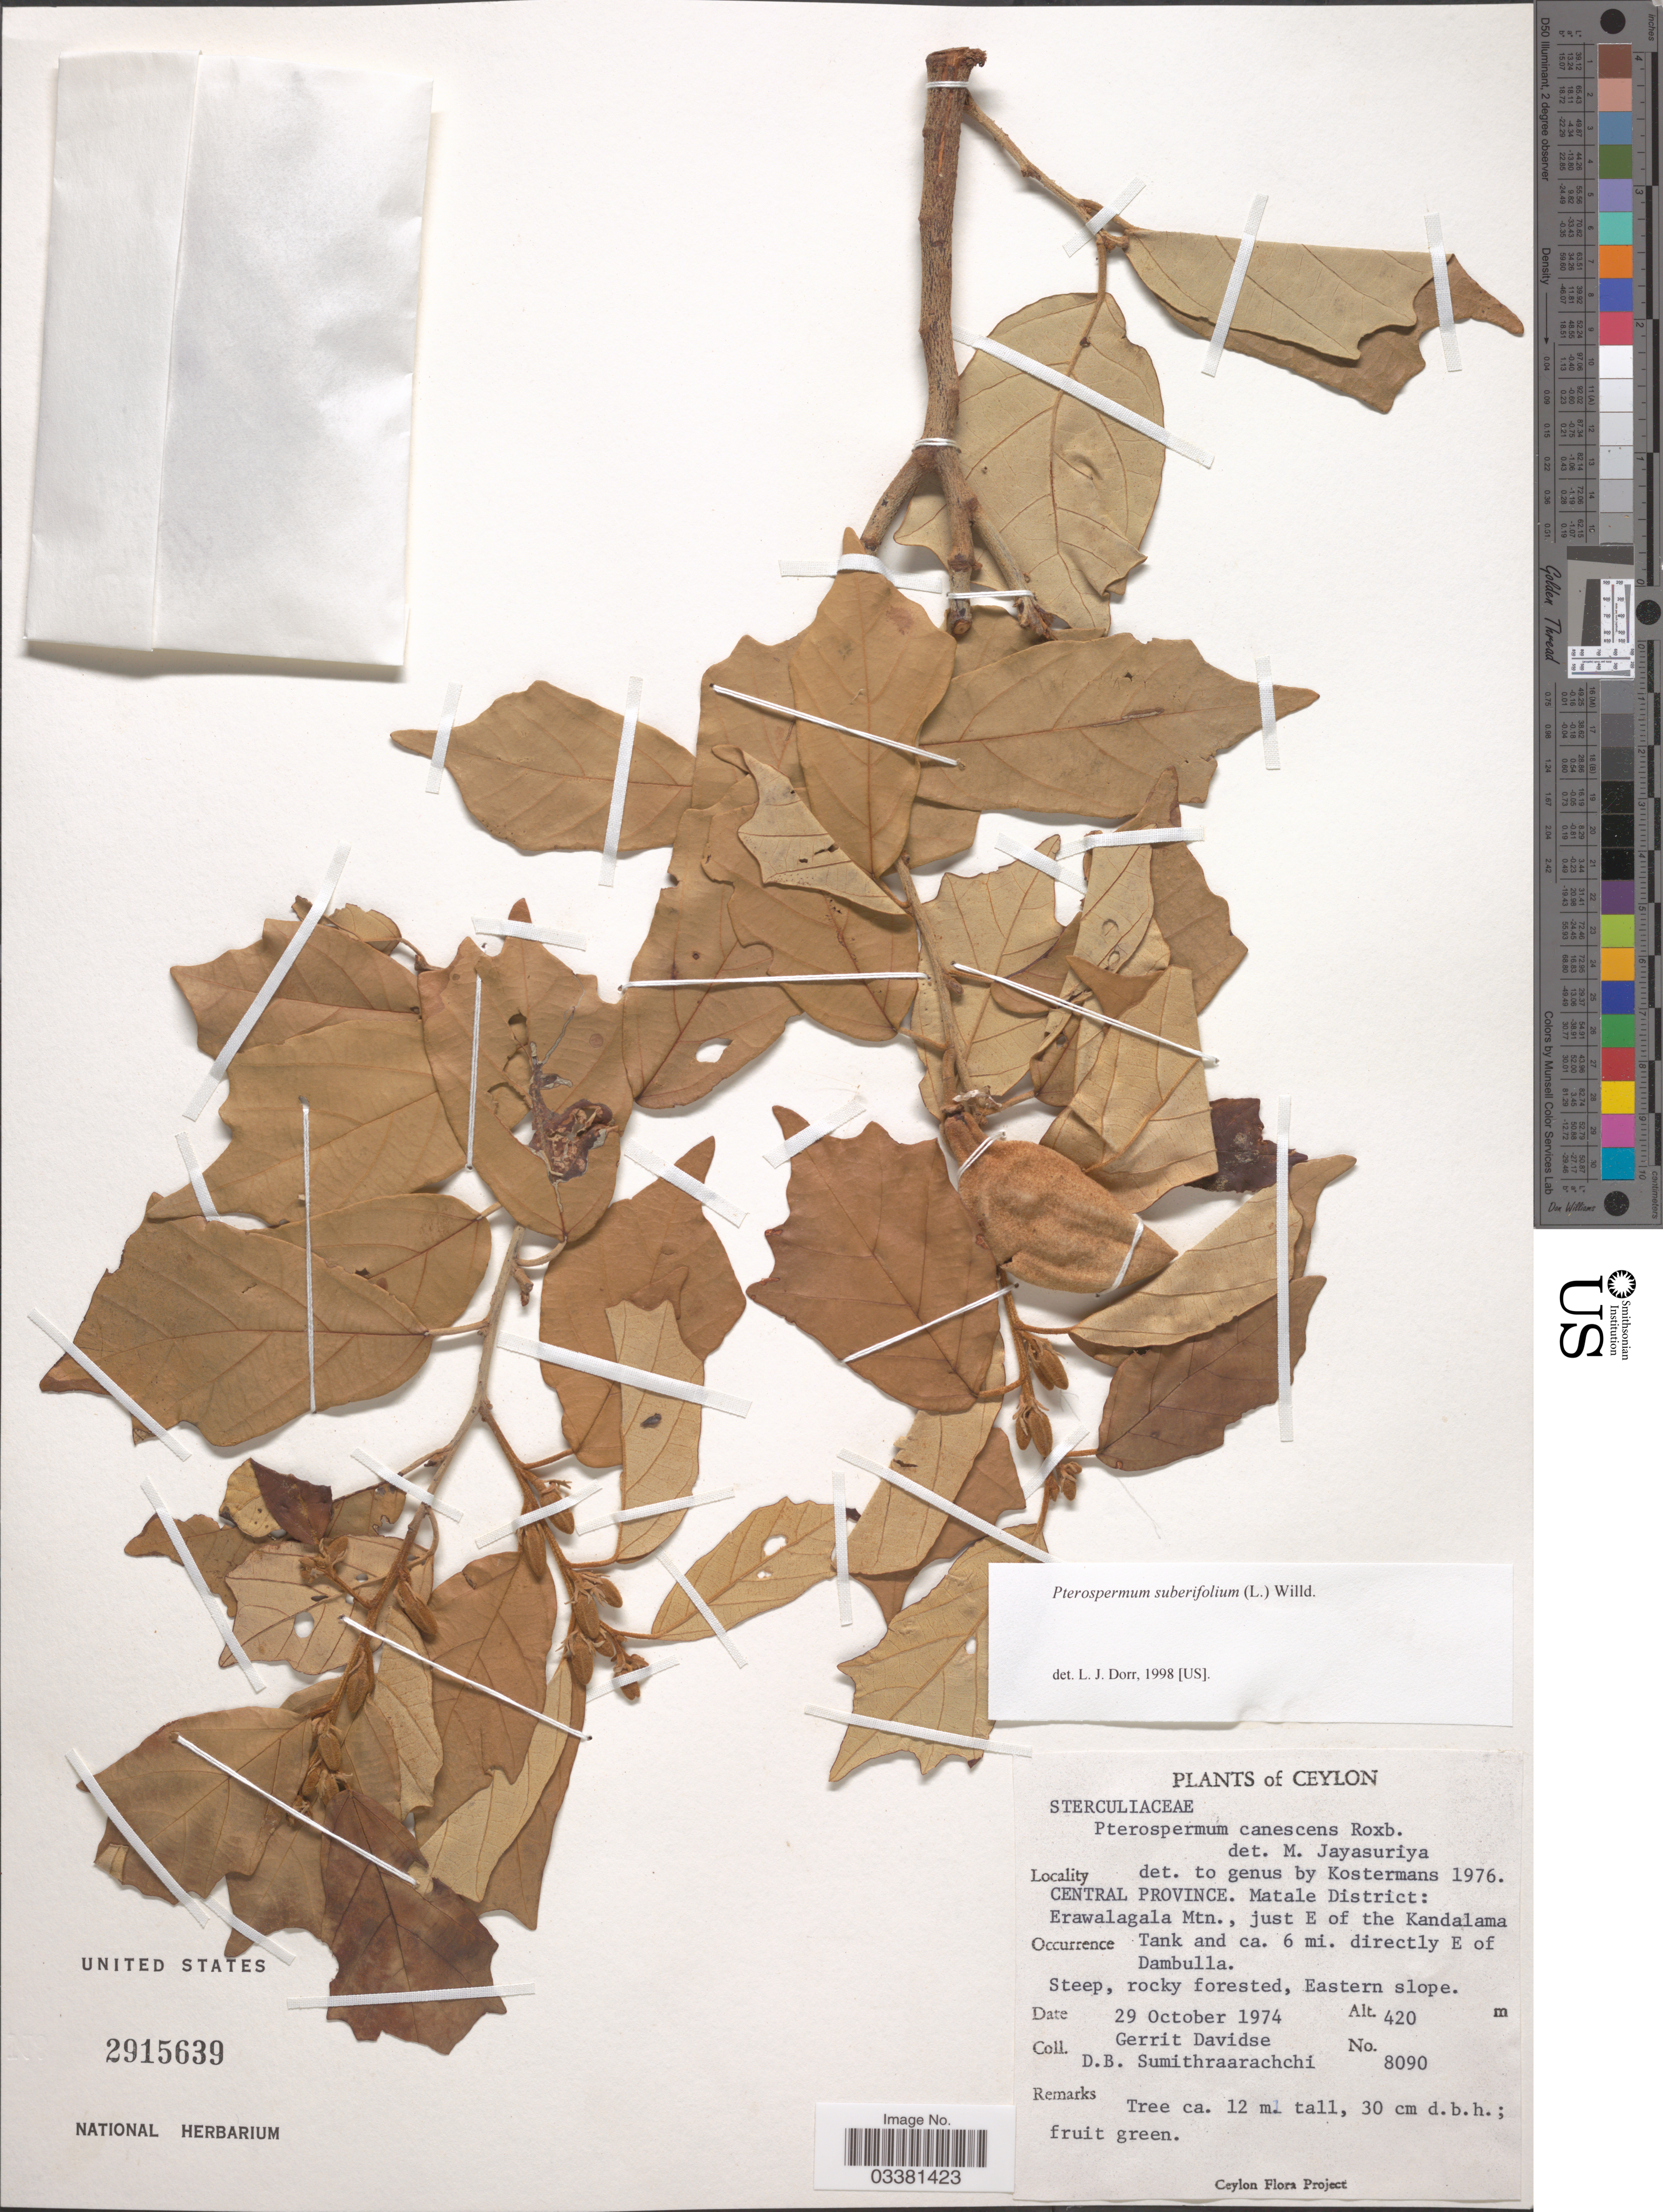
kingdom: Plantae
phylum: Tracheophyta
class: Magnoliopsida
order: Malvales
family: Malvaceae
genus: Pterospermum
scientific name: Pterospermum suberifolium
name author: (L.) Raeusch.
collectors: G. Davidse & D. B. Sumithraarachchi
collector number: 8090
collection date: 1974-10-29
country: Sri Lanka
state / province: Central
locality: Ceylon. Matale District: Erawalagala Mtn., just E of the Kandalama Tank and ca. 6 mi. directly E of Dambulla.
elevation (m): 420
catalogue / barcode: US 2915639